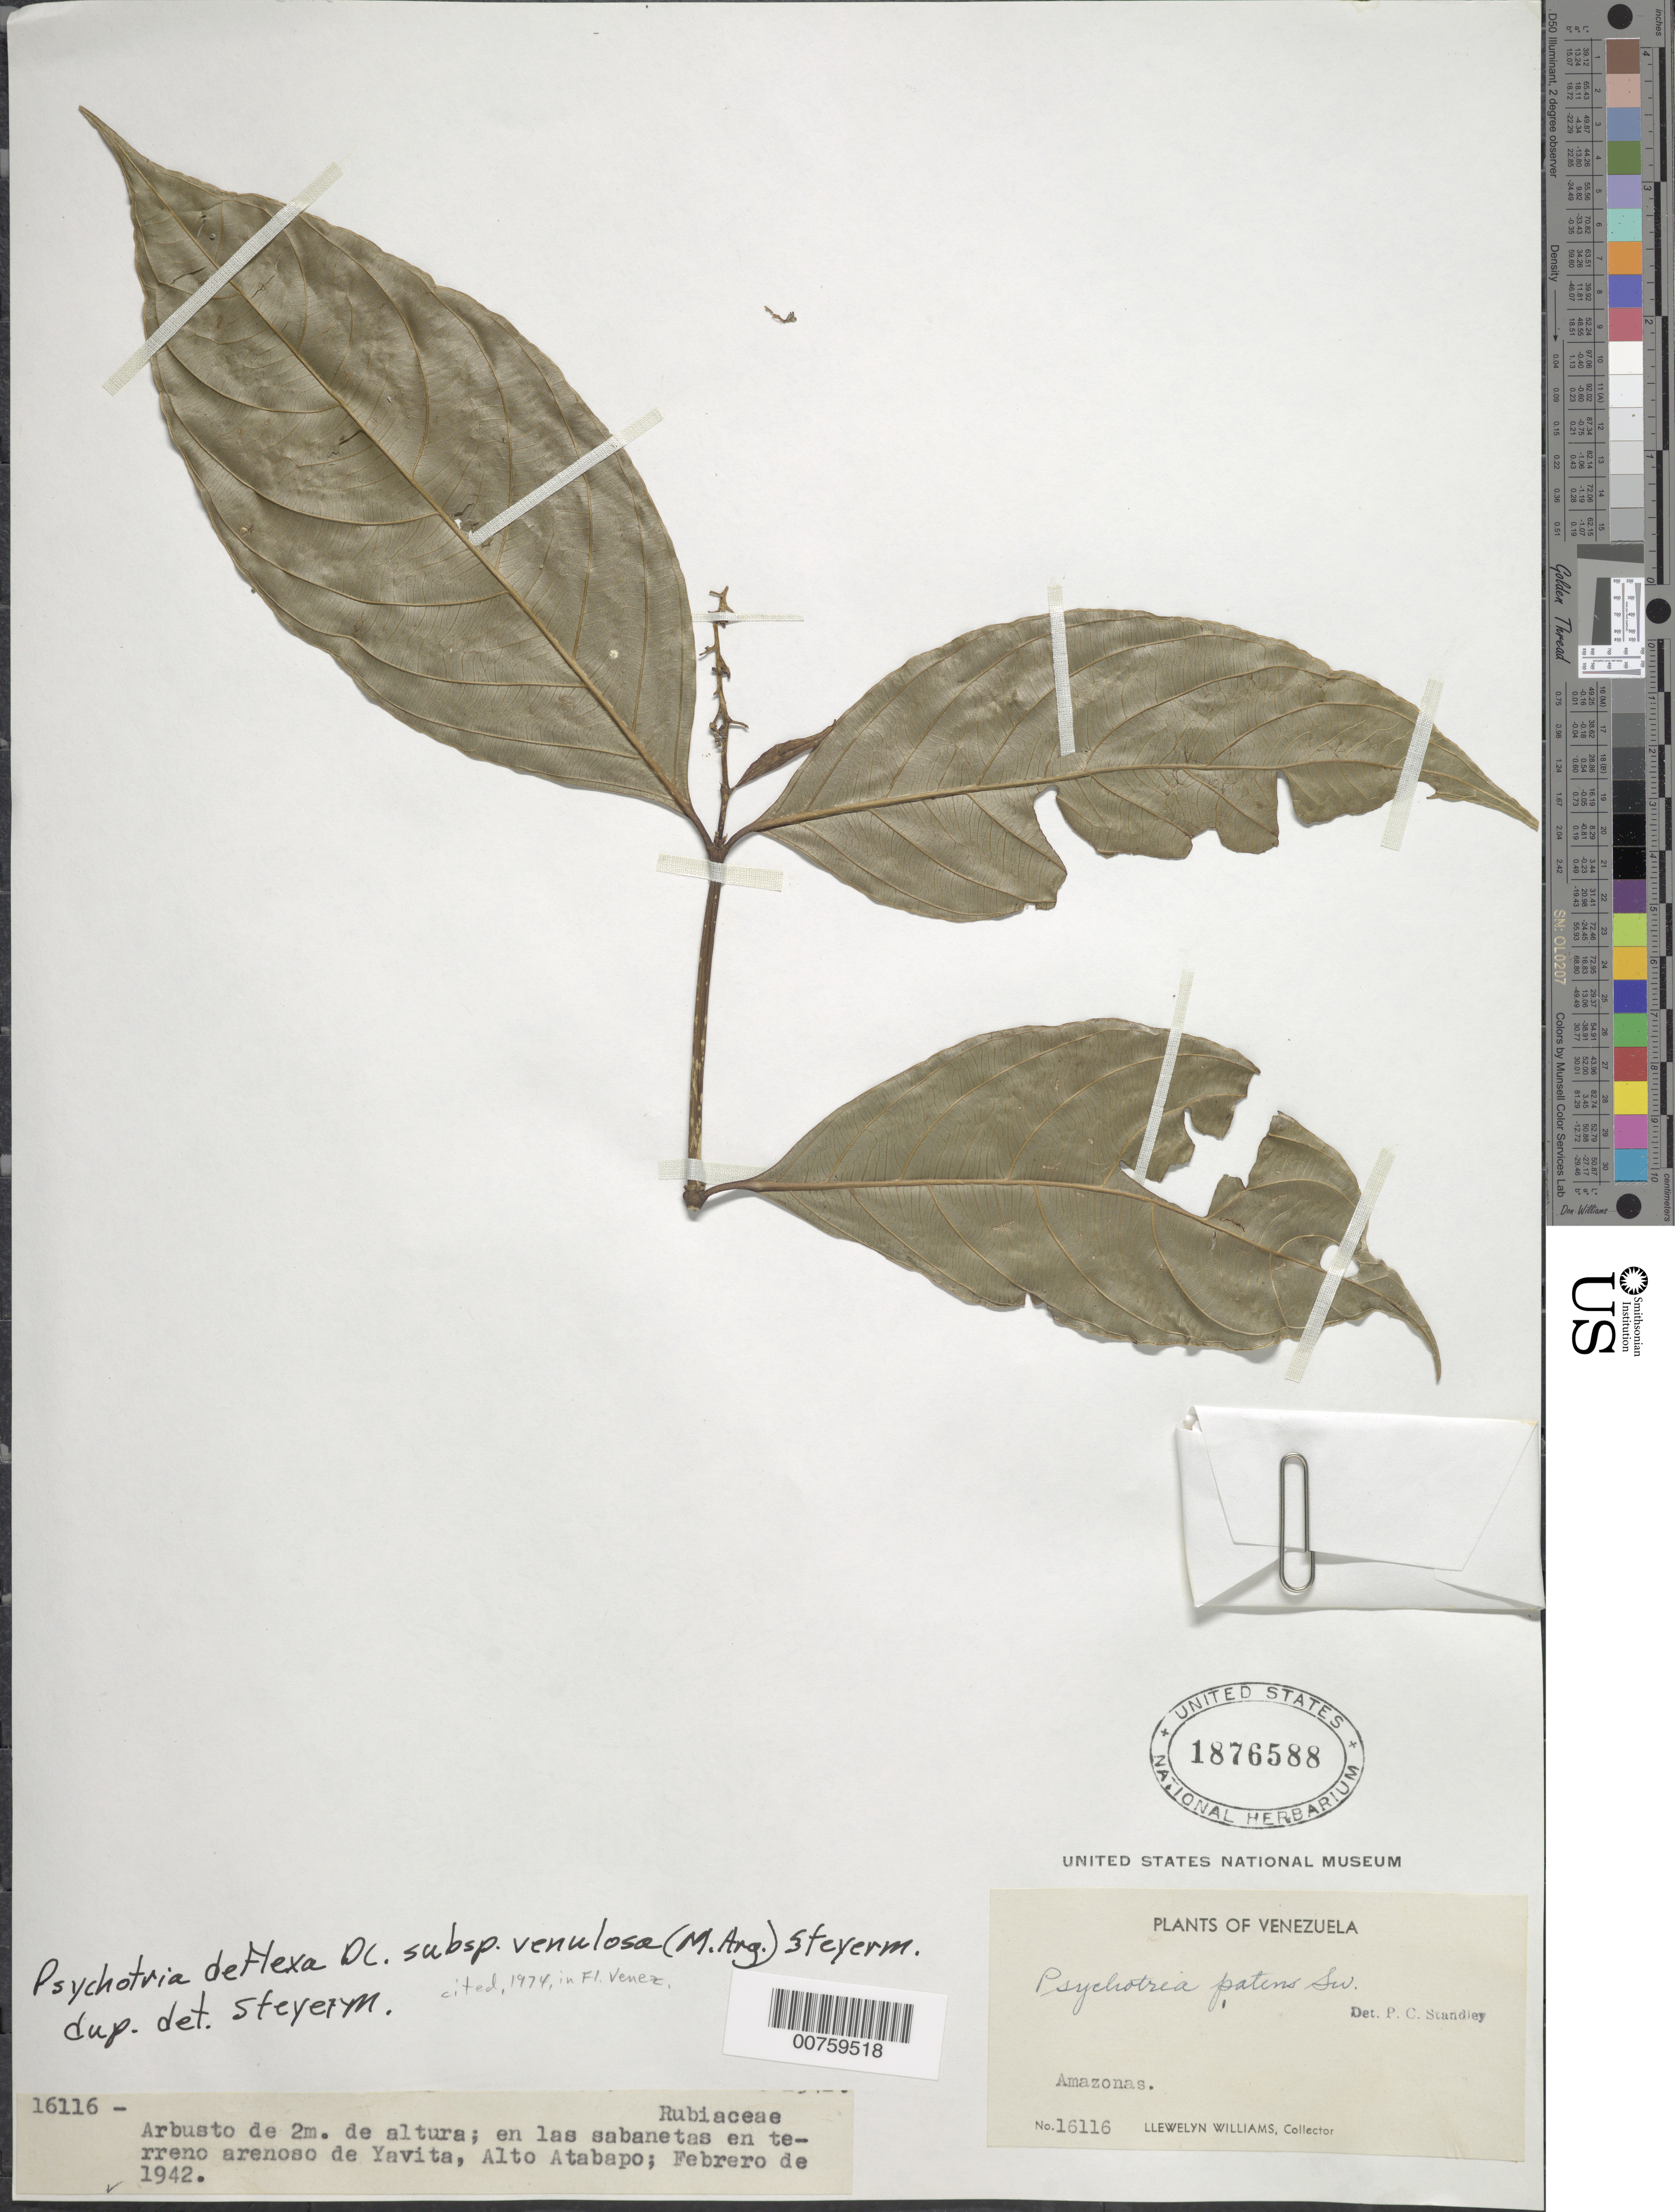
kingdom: Plantae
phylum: Tracheophyta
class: Magnoliopsida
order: Gentianales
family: Rubiaceae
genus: Psychotria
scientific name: Psychotria deflexa subsp. venulosa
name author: (Müll. Arg.) Steyerm.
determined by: Steyermark, Julian A., (VEN)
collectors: Ll. Williams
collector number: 16116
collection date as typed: Feb-42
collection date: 1942-02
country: Venezuela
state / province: Amazonas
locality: Alto Atabapo, Yavita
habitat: Sabanetas en terreno arenoso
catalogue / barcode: US 1876588